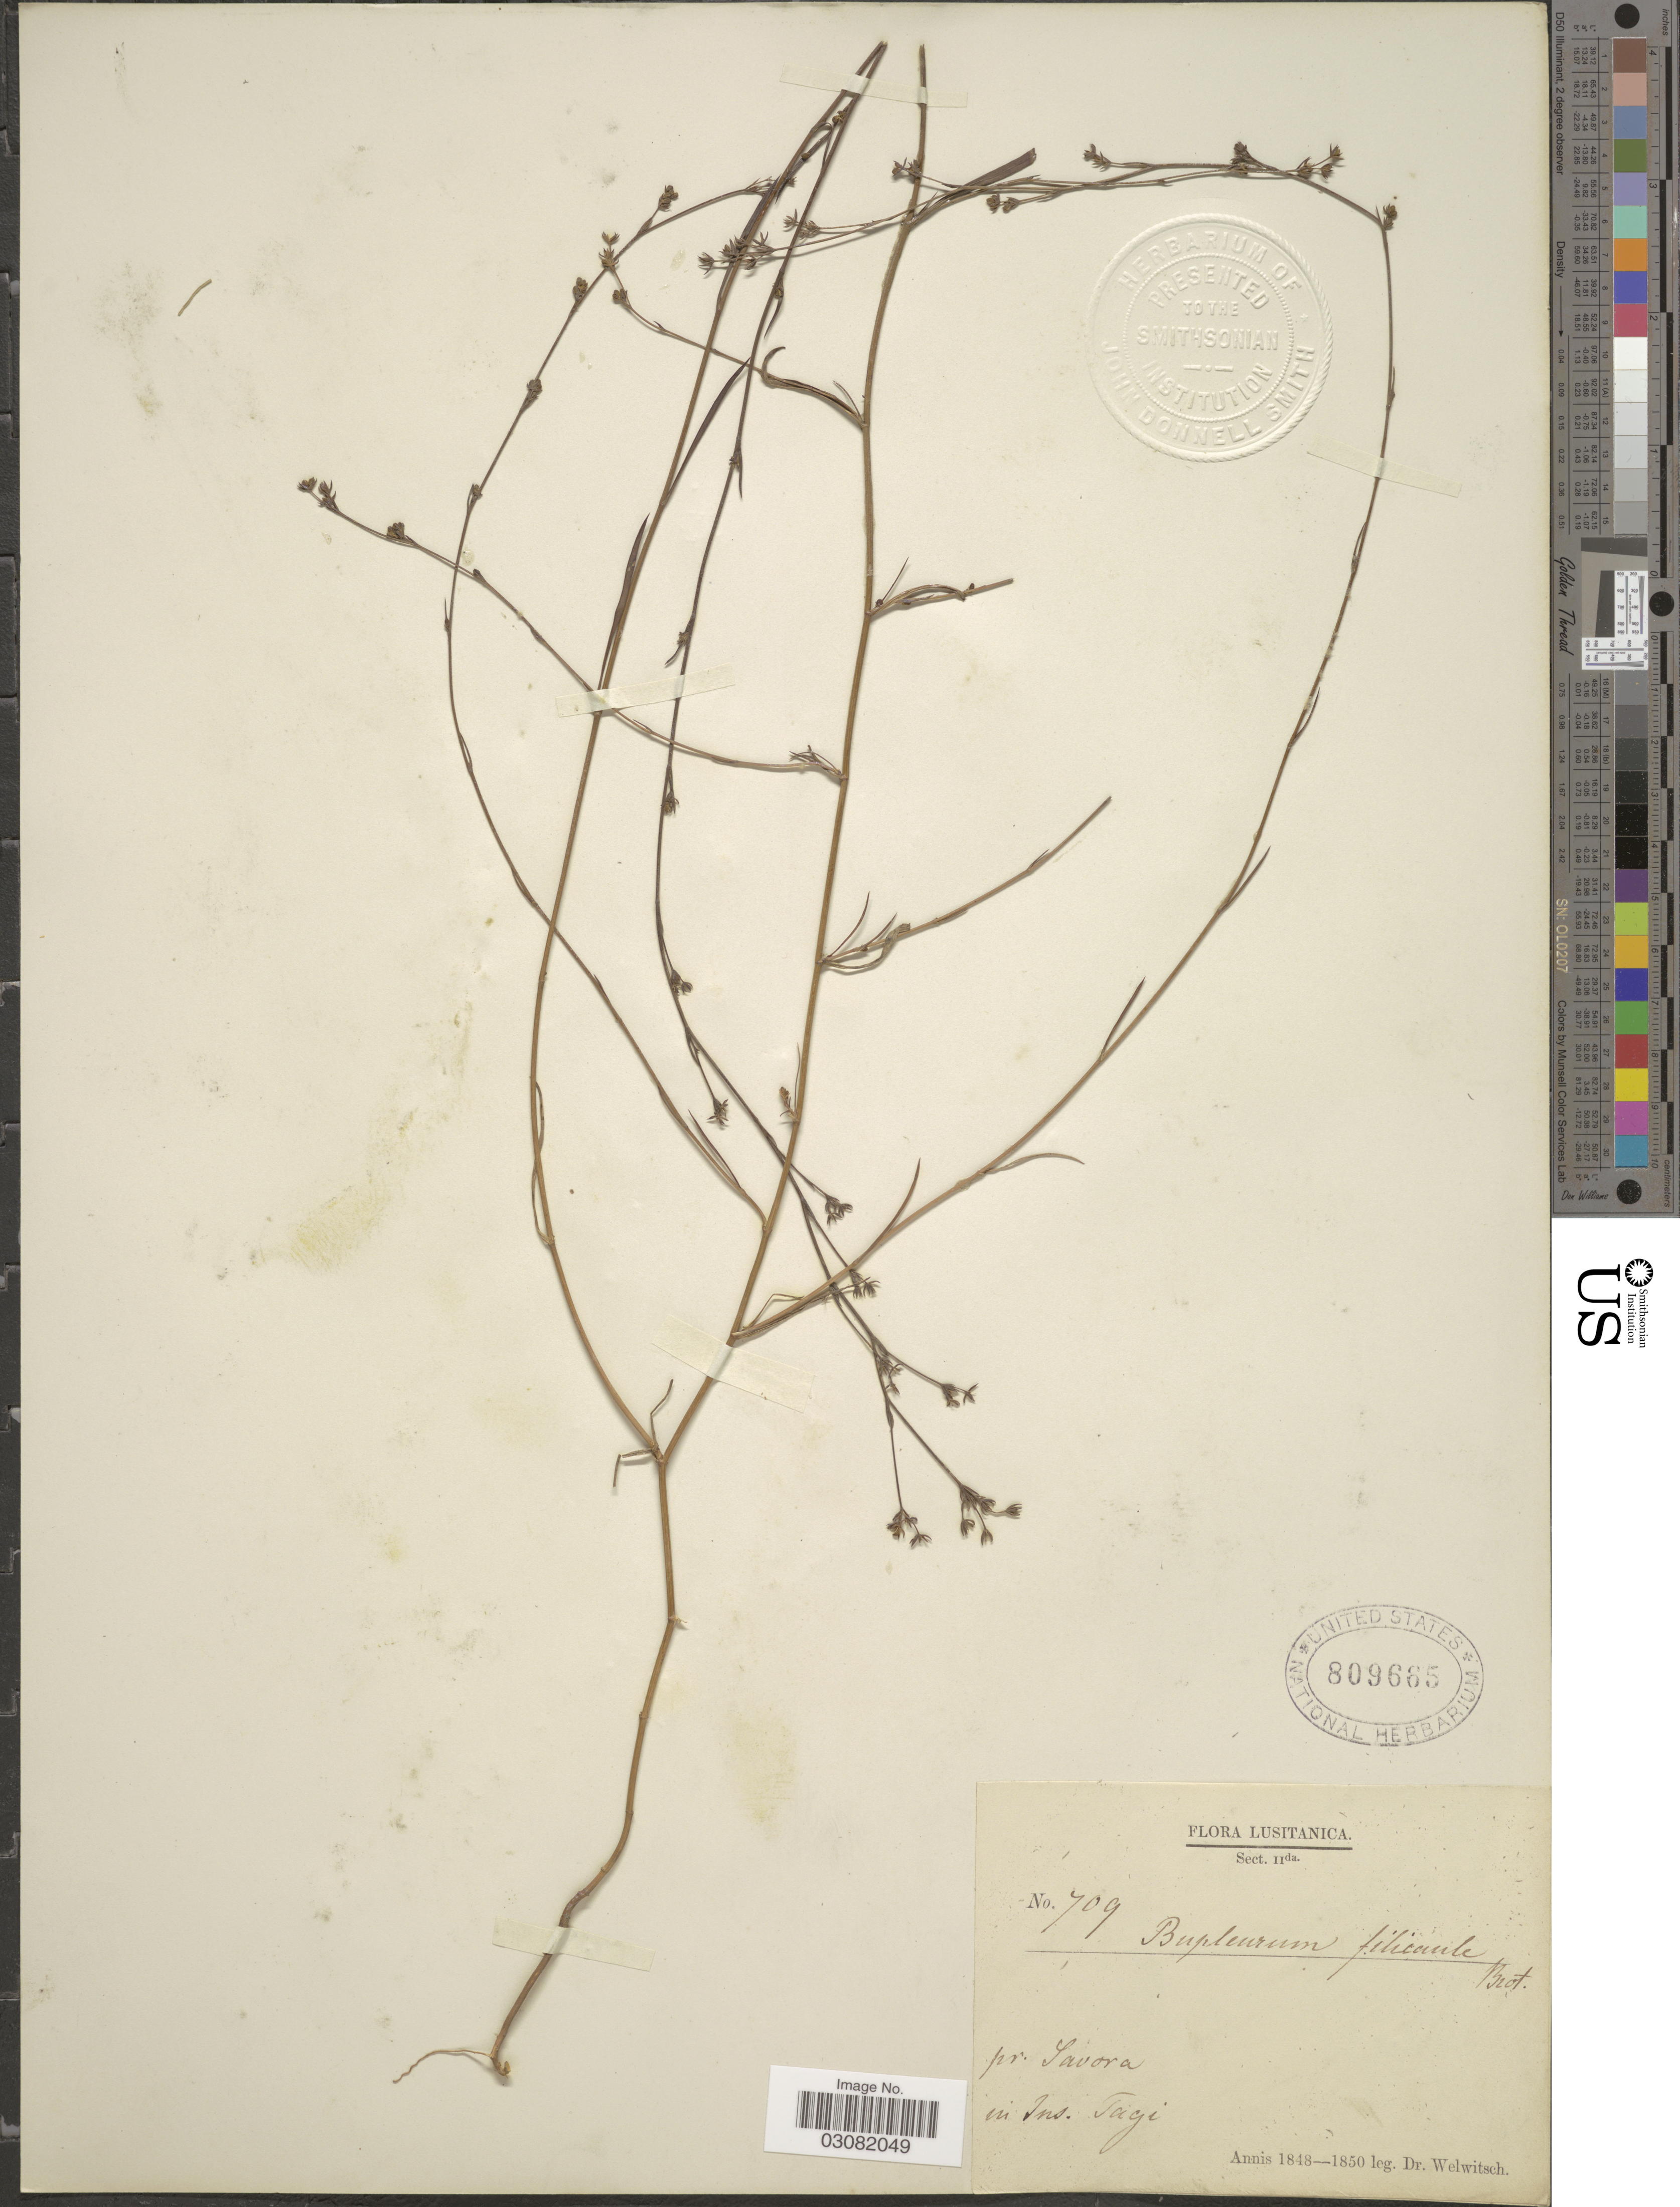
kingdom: Plantae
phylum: Tracheophyta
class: Magnoliopsida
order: Apiales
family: Apiaceae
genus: Bupleurum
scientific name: Bupleurum virgatum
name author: Cav.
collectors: -. Welwitsch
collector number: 709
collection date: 1848/1850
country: Portugal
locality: Lusitanica. Pr. Savora. In Ins. Tagi.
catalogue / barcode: US 809665